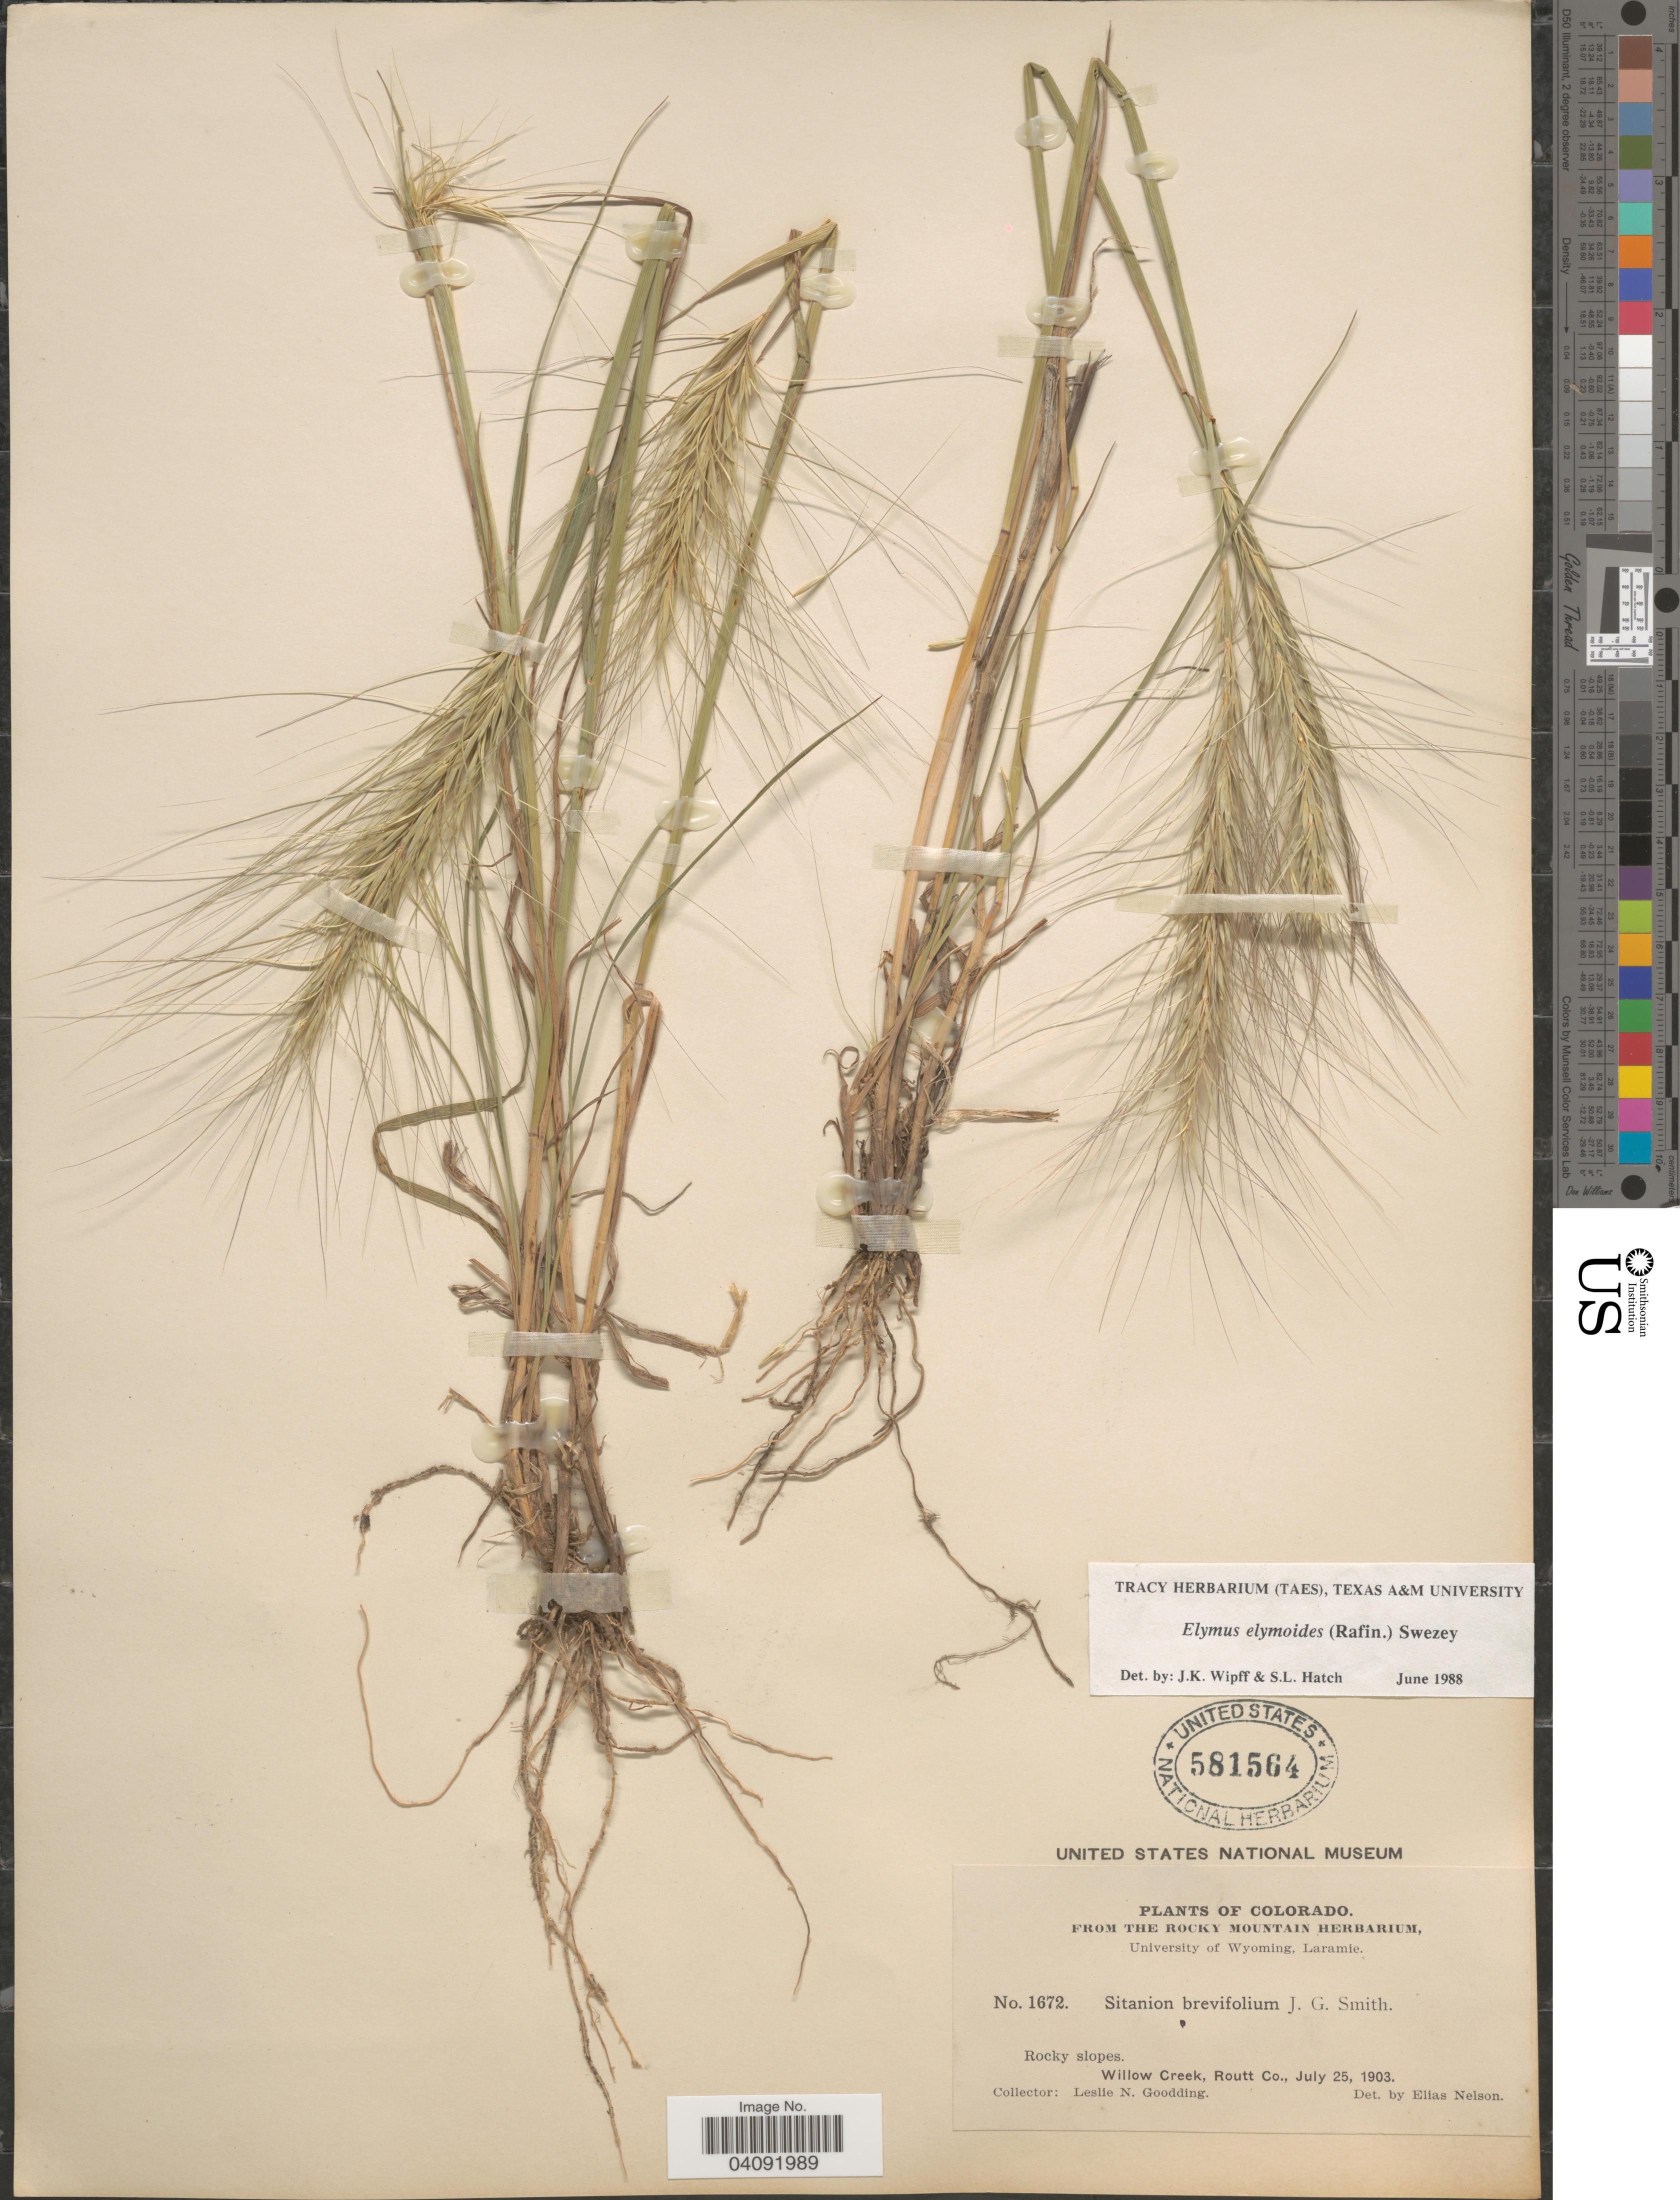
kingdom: Plantae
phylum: Tracheophyta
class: Liliopsida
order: Poales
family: Poaceae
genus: Elymus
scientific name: Elymus elymoides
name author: (Raf.) Swezey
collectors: L. N. Goodding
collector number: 1672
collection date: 1903-07-25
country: United States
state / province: Colorado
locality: Rocky slopes. Willow Creek, Routt Co.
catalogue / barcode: US 581564